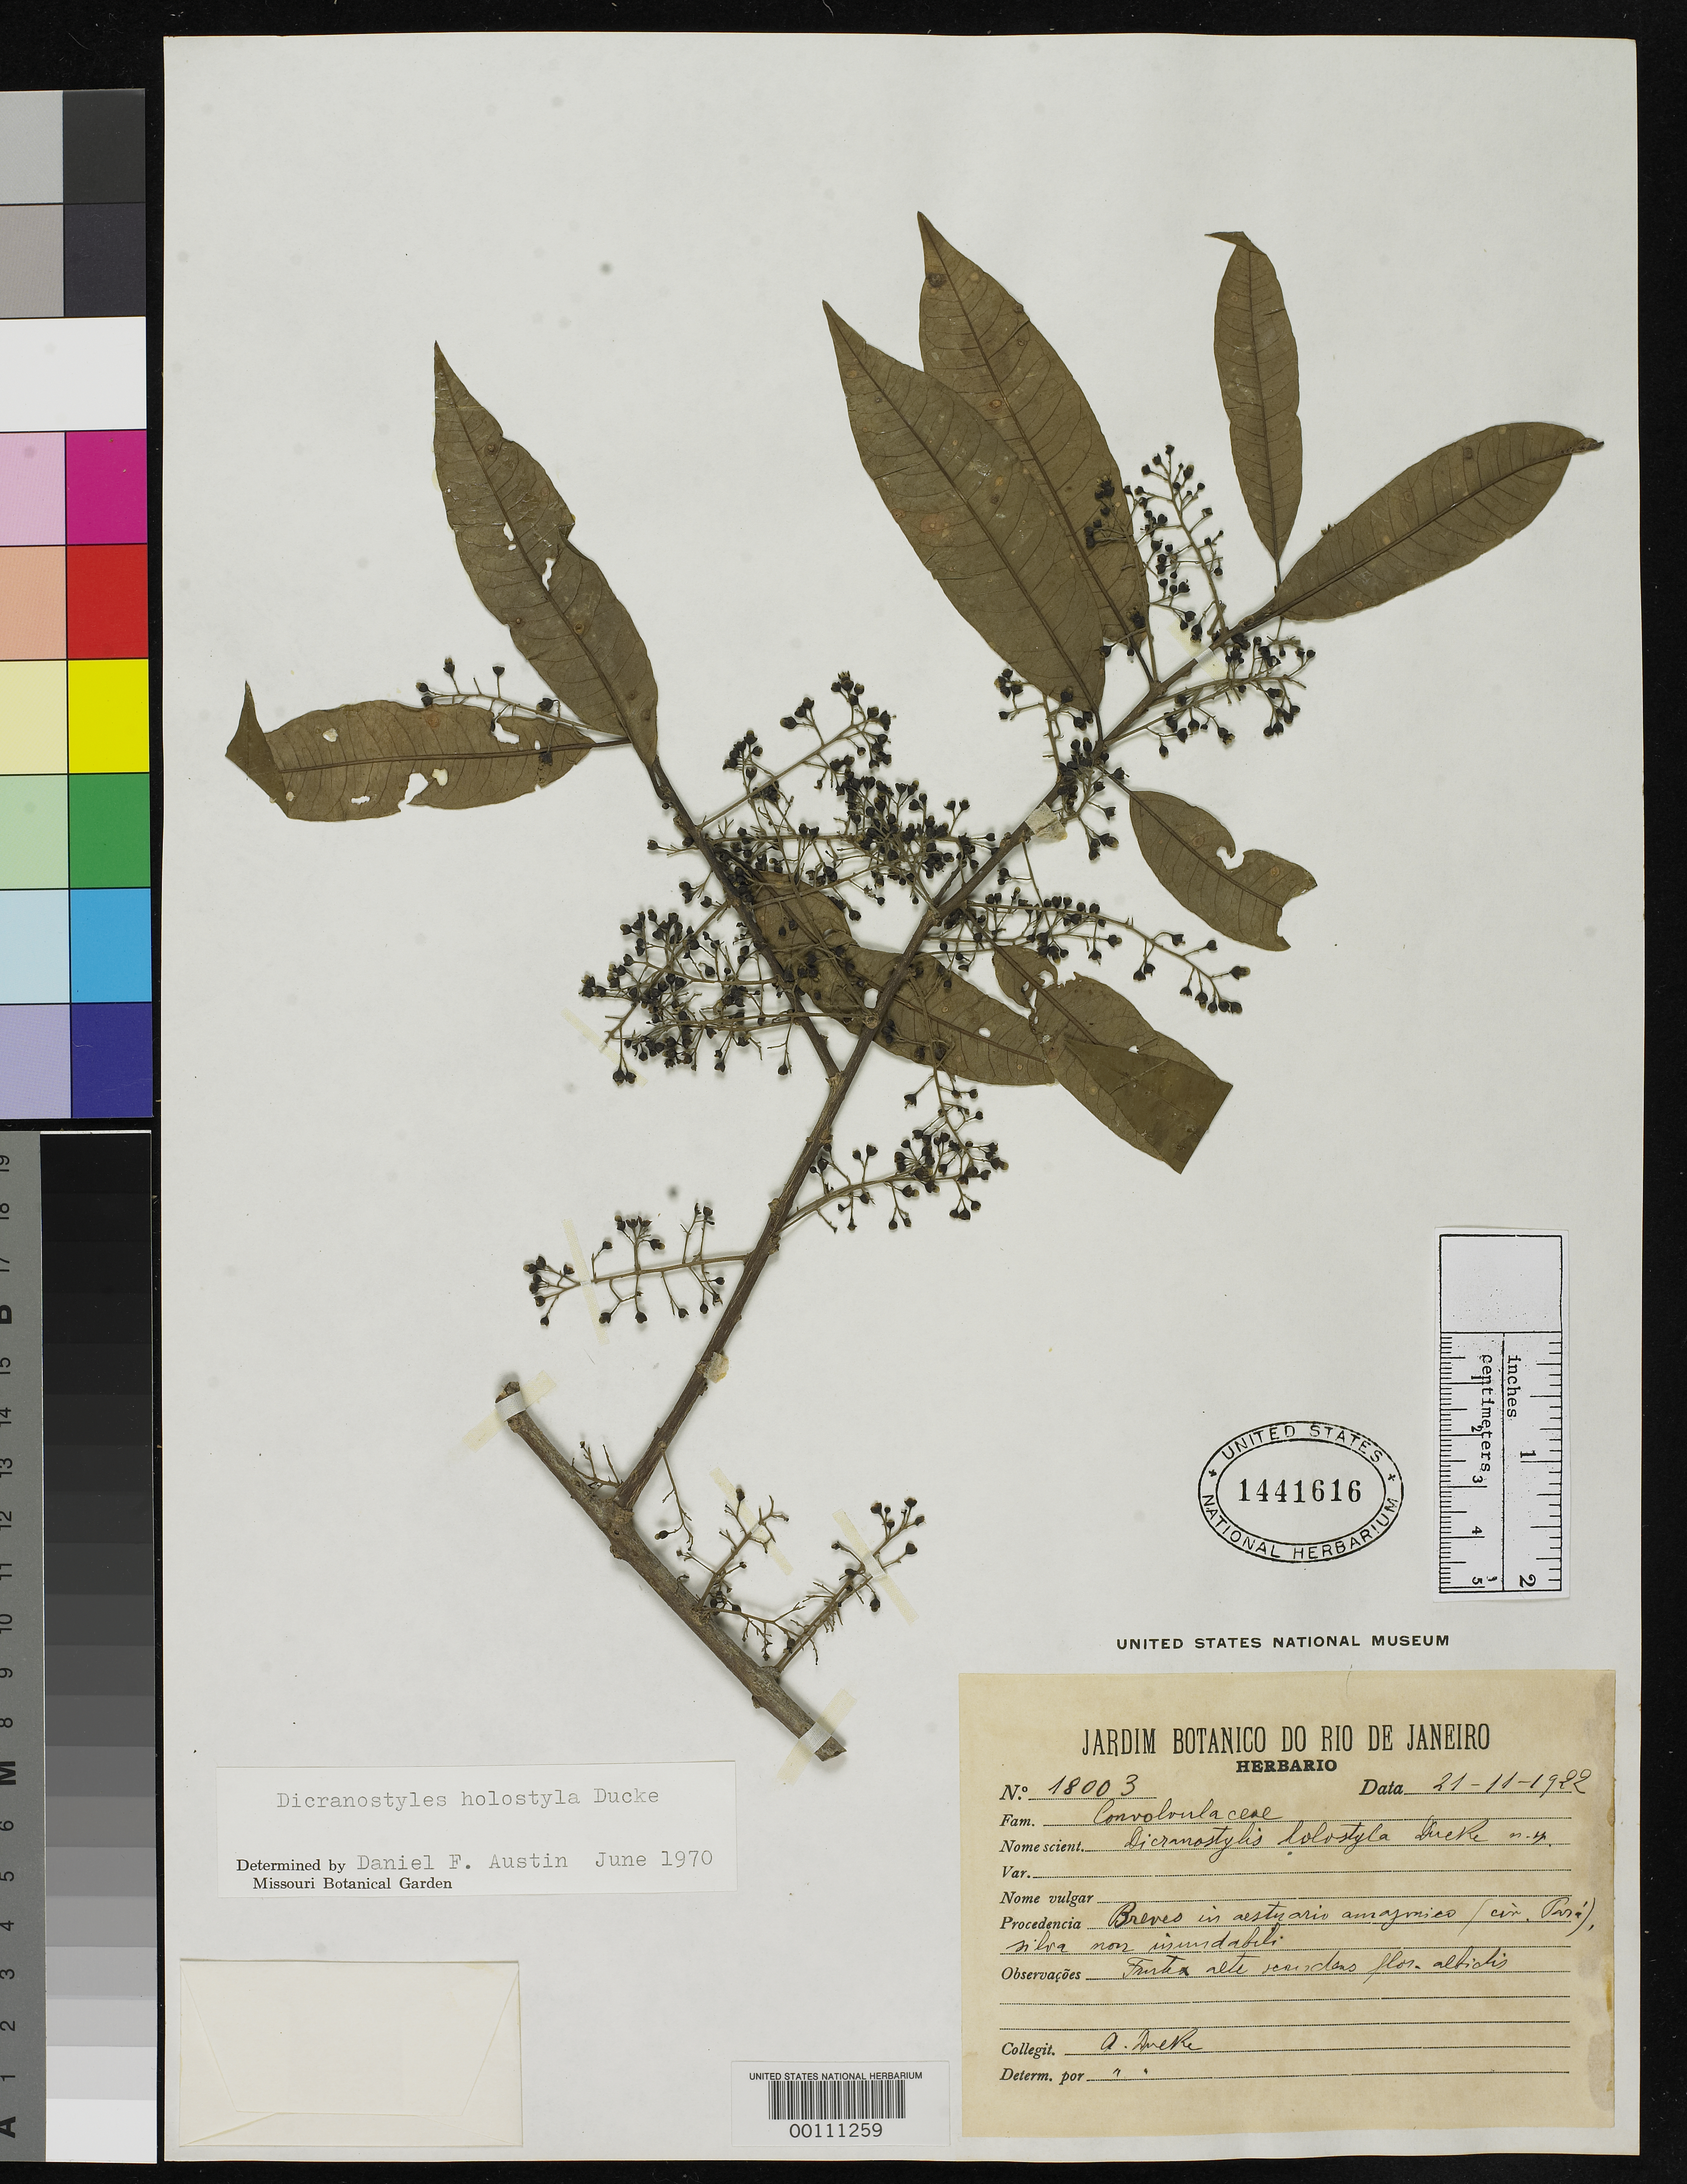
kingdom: Plantae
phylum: Tracheophyta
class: Magnoliopsida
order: Solanales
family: Convolvulaceae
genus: Dicranostyles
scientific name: Dicranostyles holostyla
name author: Ducke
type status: Isotype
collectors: A. Ducke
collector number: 18003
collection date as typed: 21 Nov 1922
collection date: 1922-11-21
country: Brazil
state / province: Pará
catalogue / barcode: US 1441616